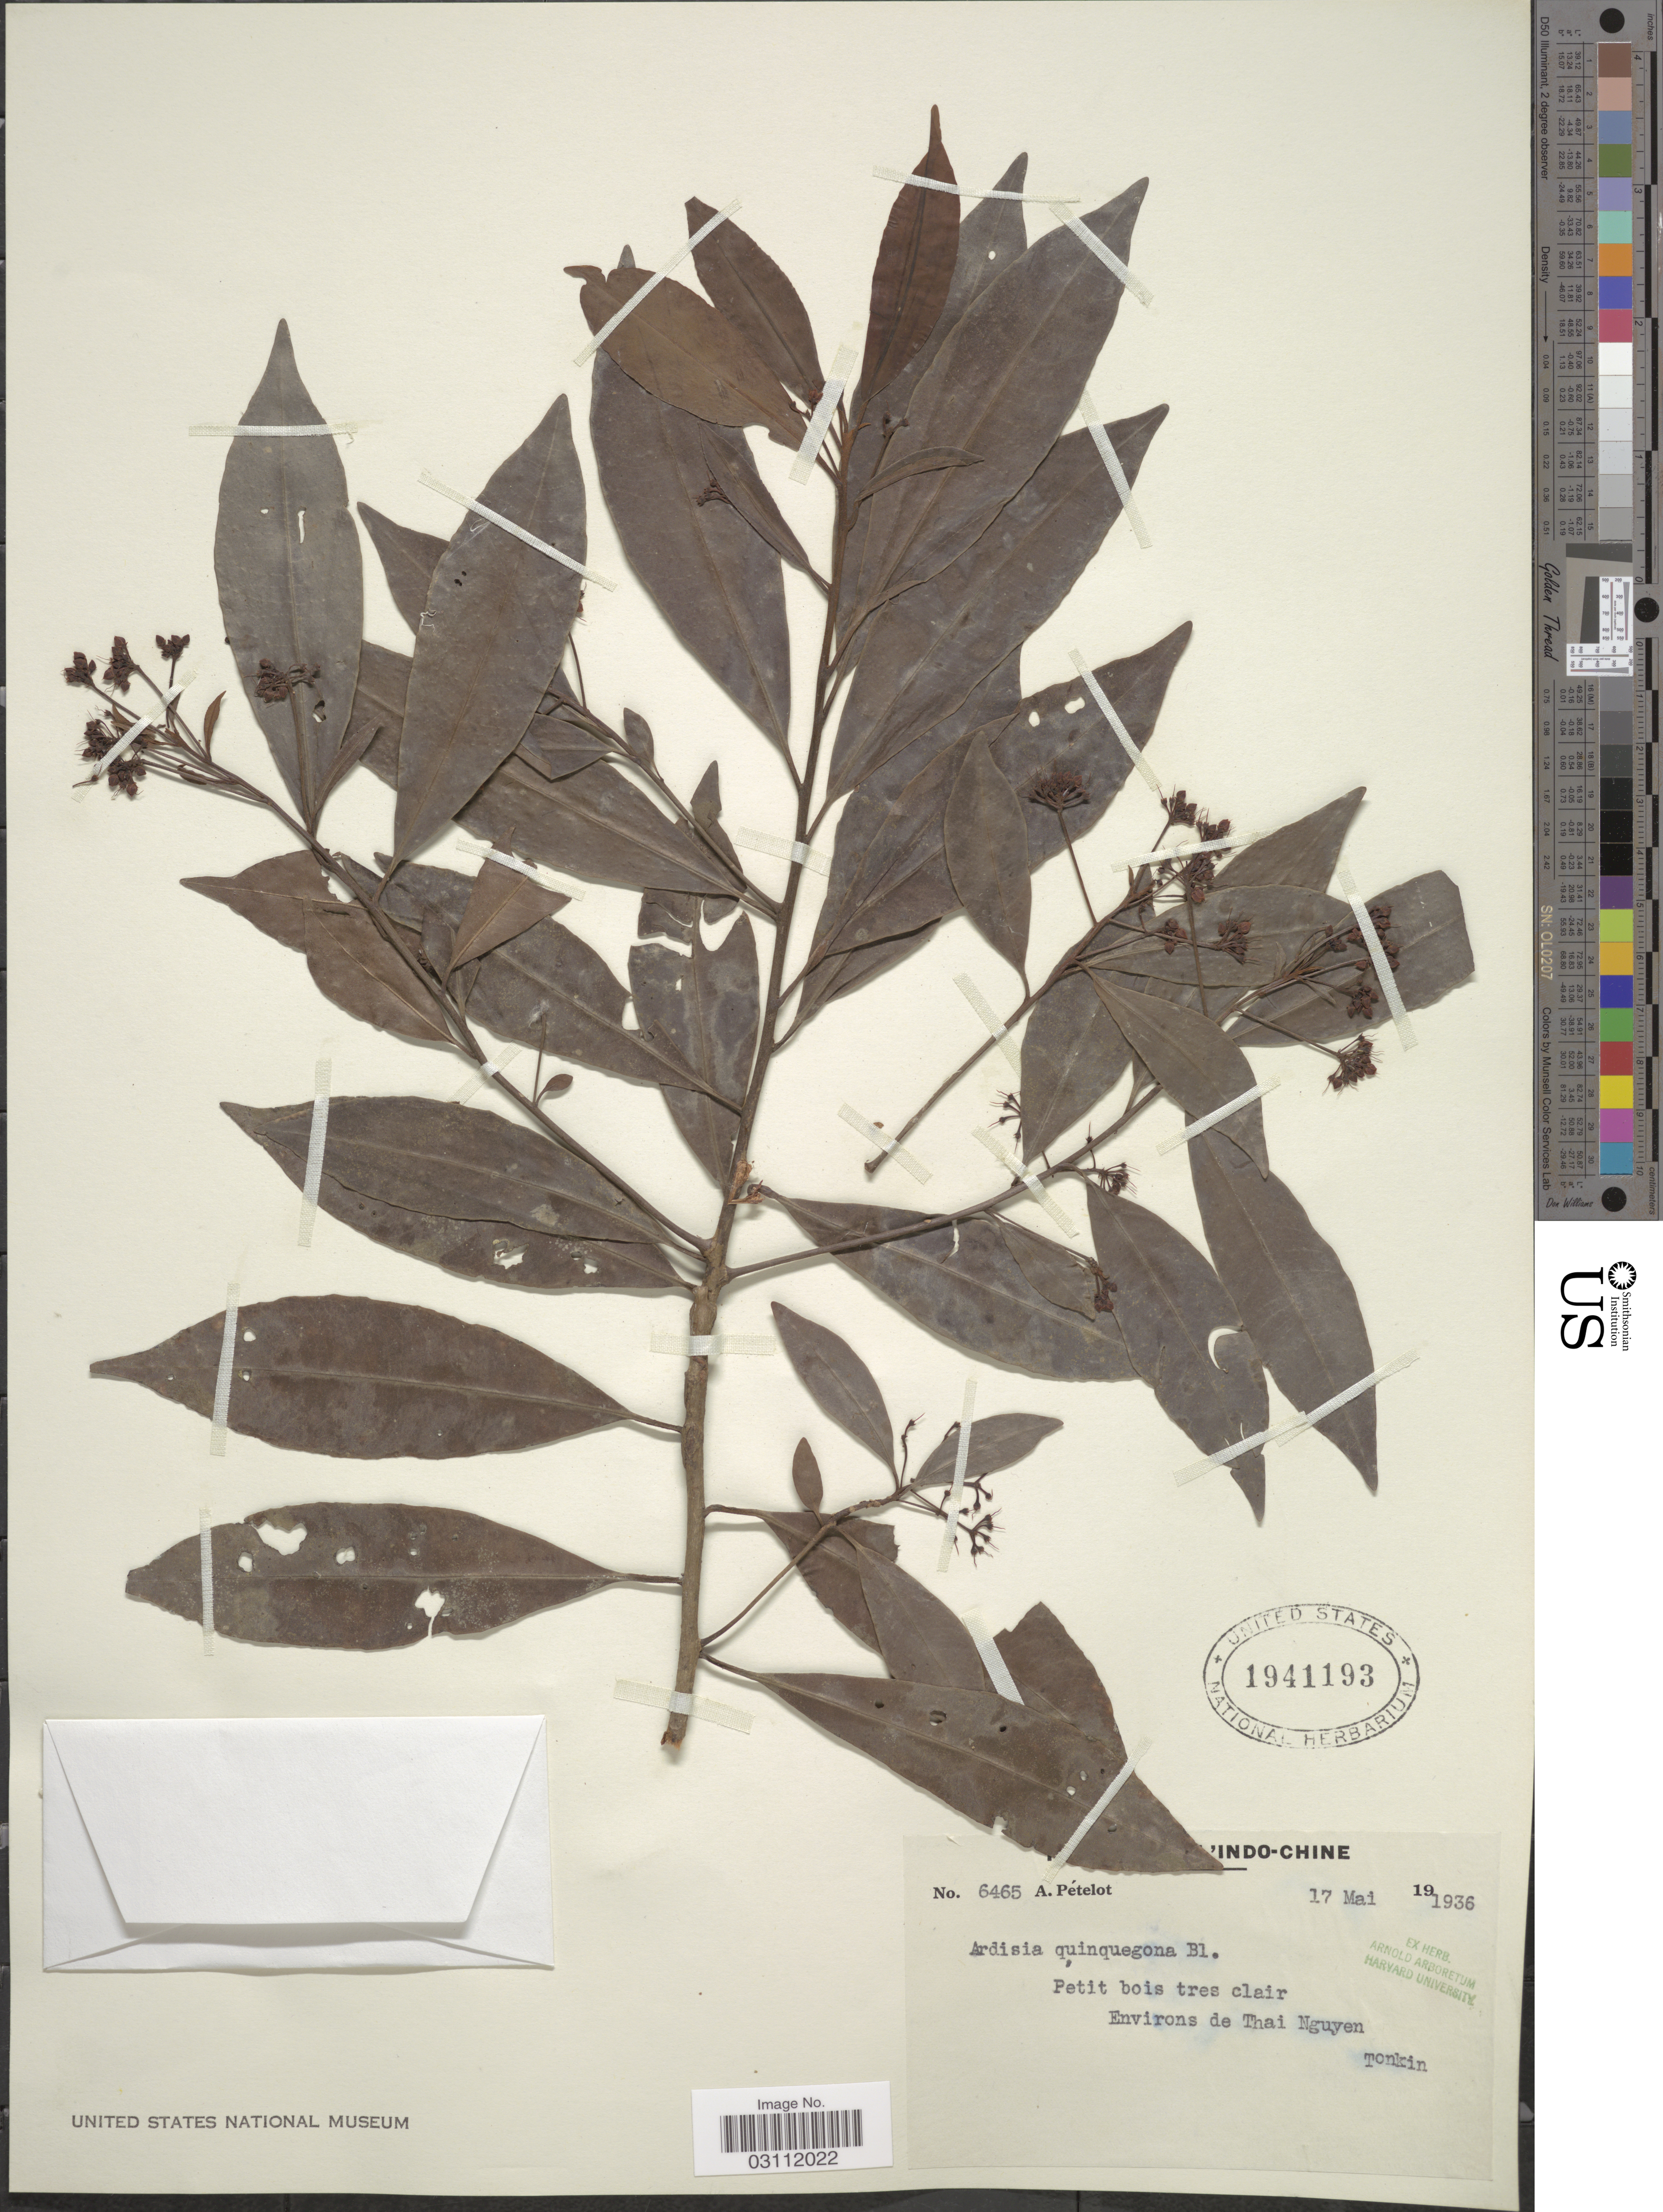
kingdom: Plantae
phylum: Tracheophyta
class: Magnoliopsida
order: Ericales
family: Primulaceae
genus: Ardisia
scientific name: Ardisia quinquegona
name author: Blume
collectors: A. Petelot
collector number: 6465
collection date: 1936-05-17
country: Vietnam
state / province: Thai Nguyen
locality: Indo-Chine, Petit bois tres clair, Environs de Thai Nguyen, Tonkin.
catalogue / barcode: US 1941193